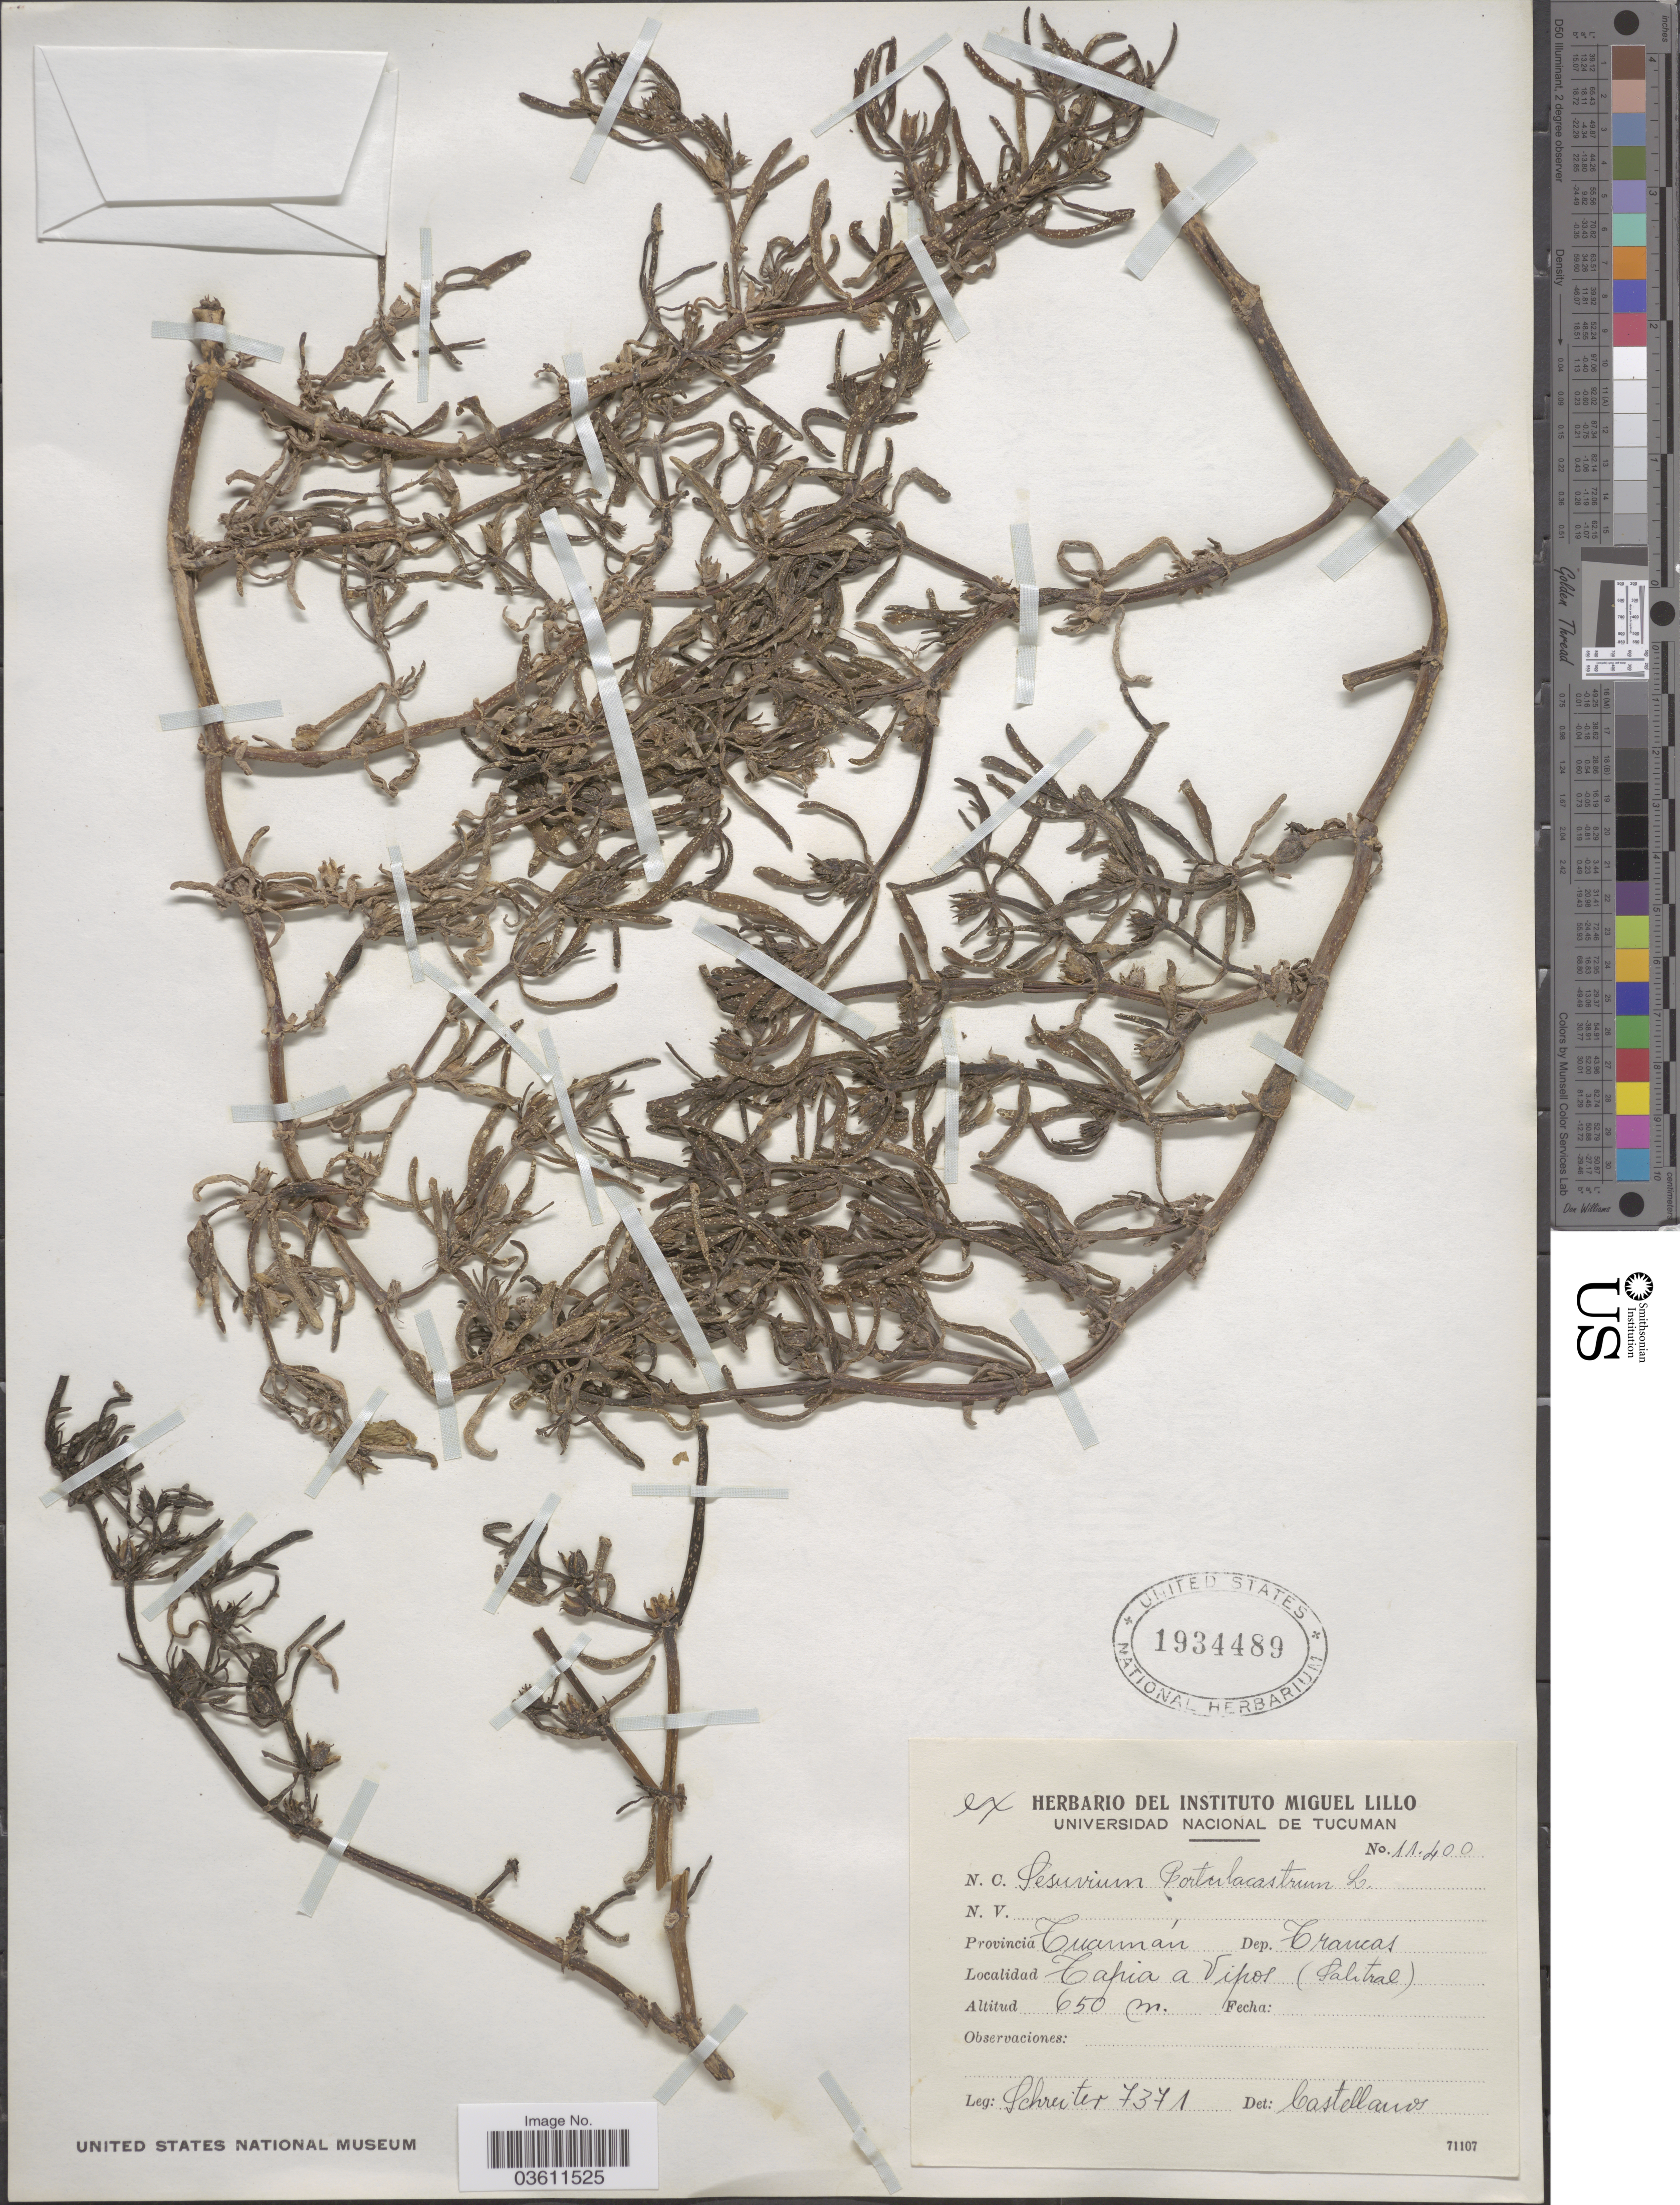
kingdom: Plantae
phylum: Tracheophyta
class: Magnoliopsida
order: Caryophyllales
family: Aizoaceae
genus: Sesuvium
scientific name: Sesuvium parviflorum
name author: DC.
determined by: Strong, Mark T., (BOT), Smithsonian Institution - National Museum of Natural History (UNITED STATES)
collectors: -. Schreiter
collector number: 7371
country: Argentina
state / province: Tucuman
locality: Dep. Trancas. Capia a Vipos (Salitral).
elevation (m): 650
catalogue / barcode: US 1934489